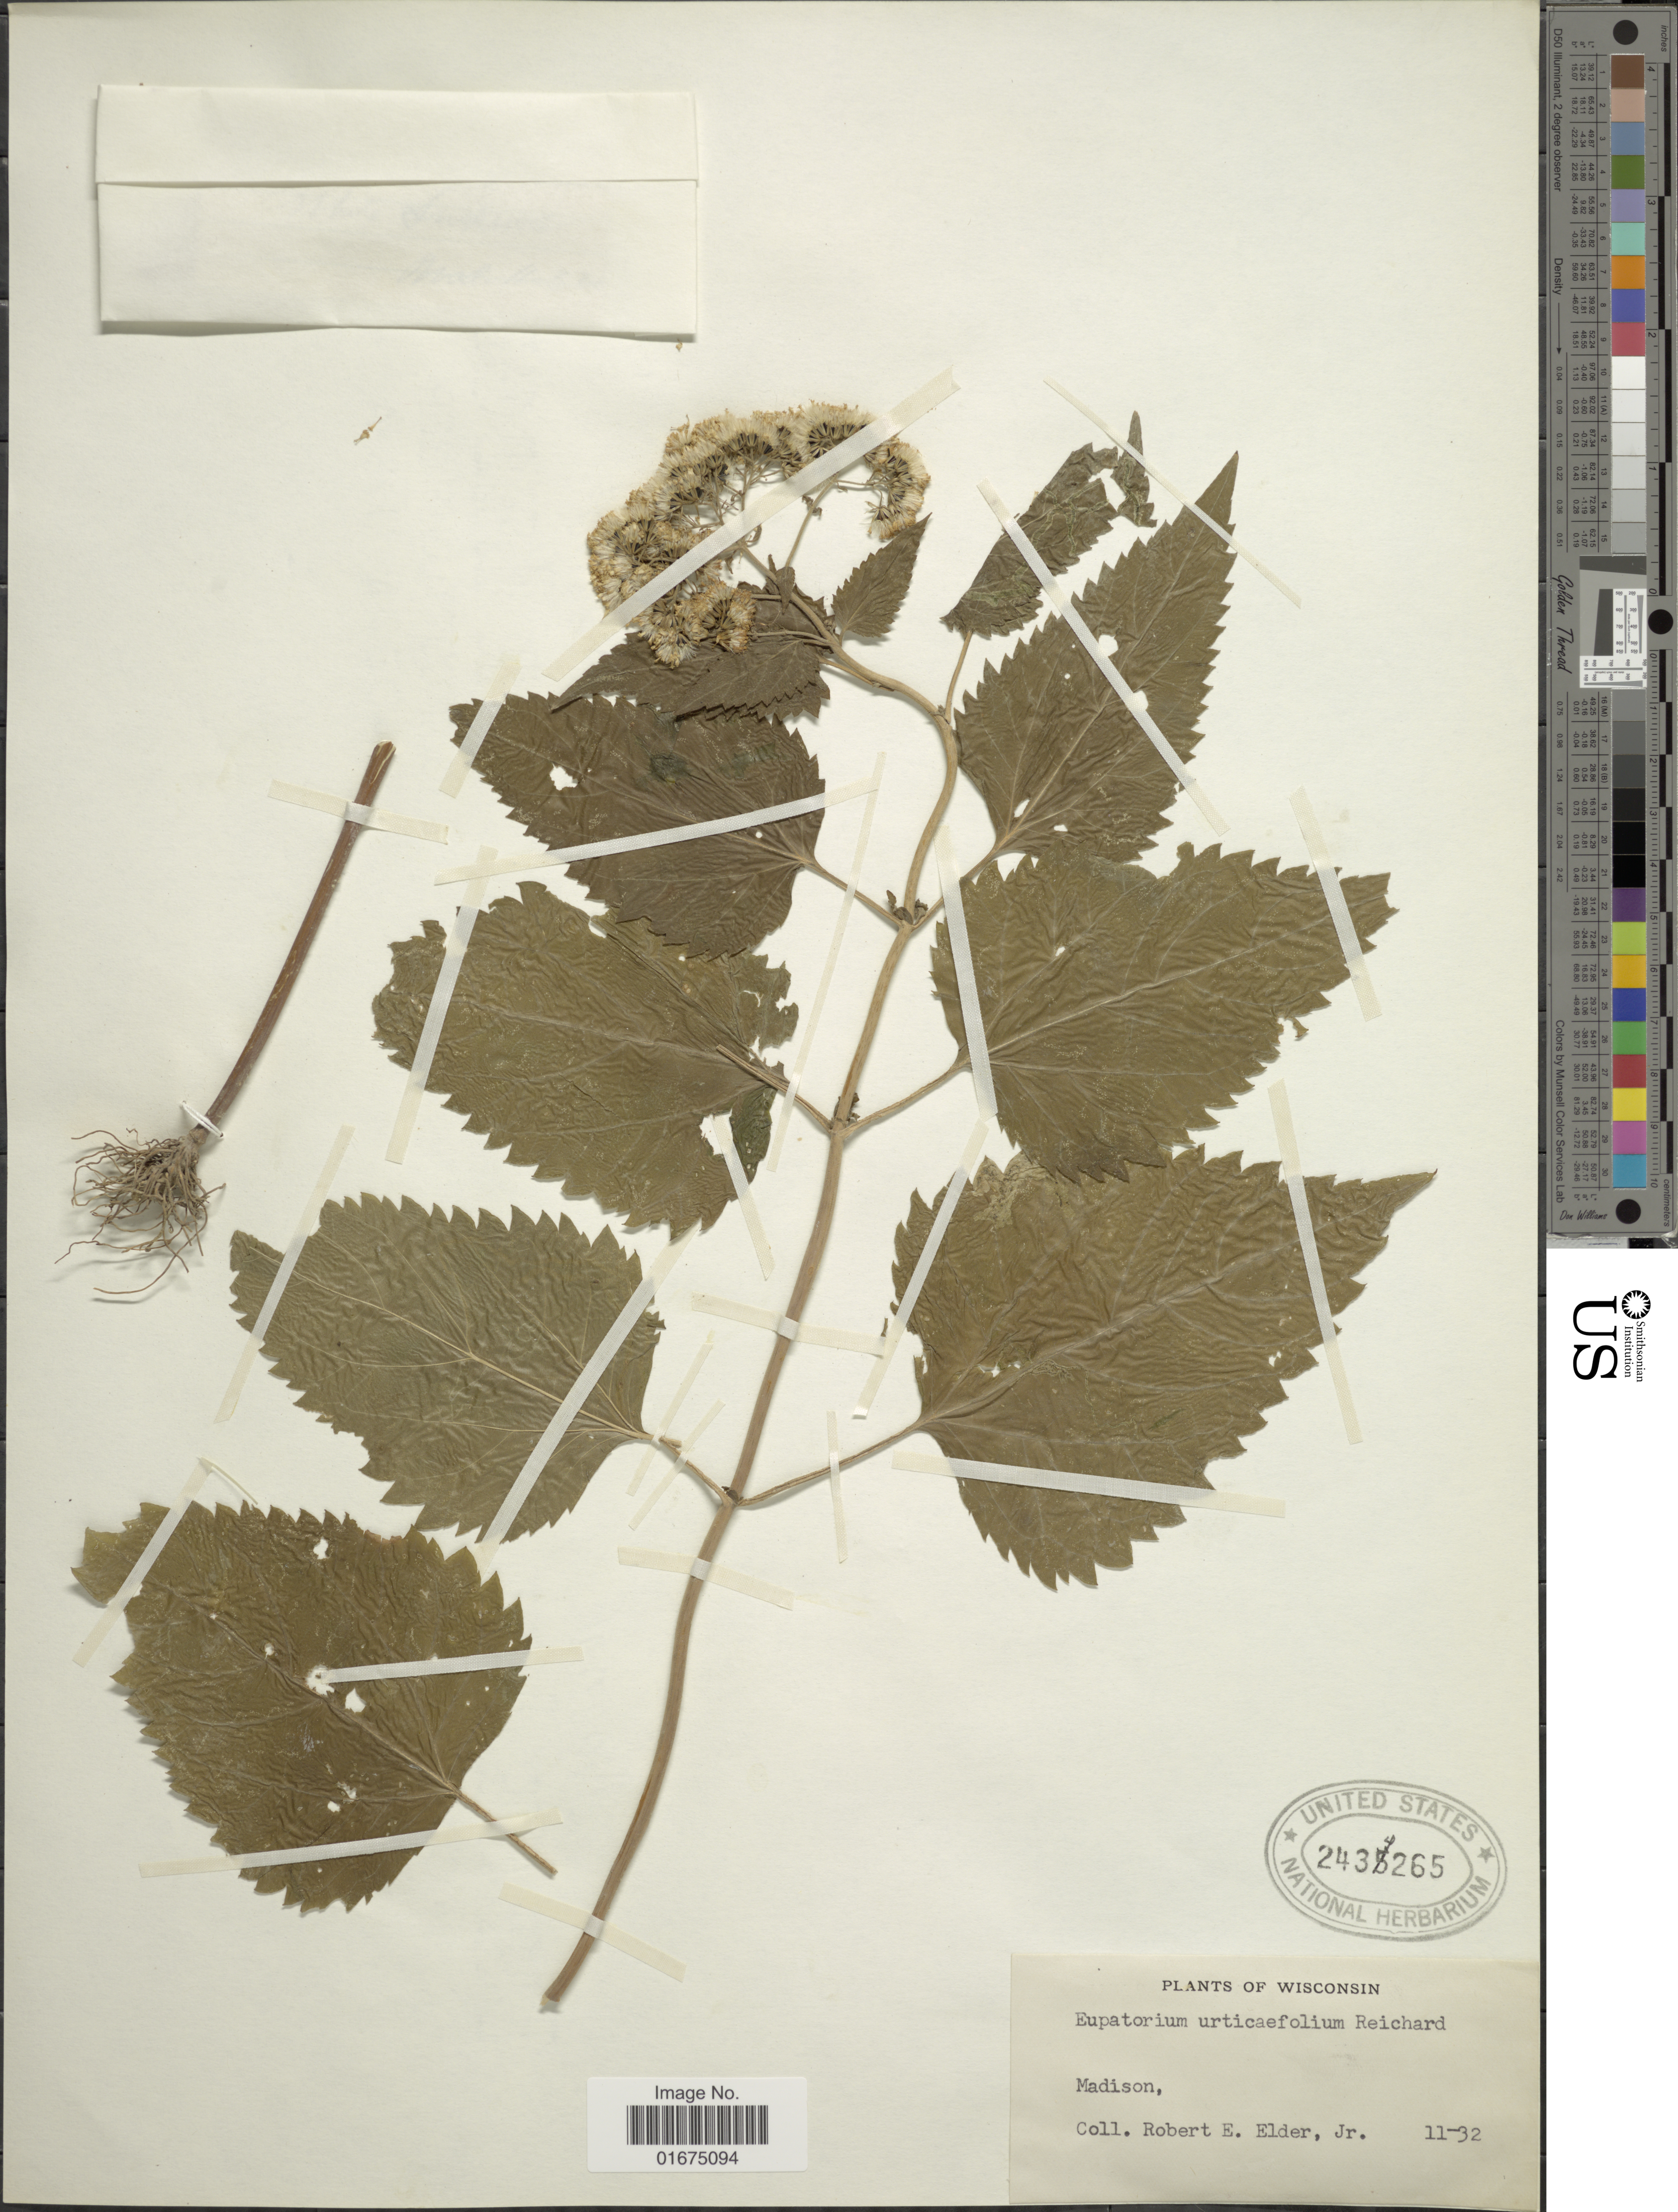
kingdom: Plantae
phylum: Tracheophyta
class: Magnoliopsida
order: Asterales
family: Asteraceae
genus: Ageratina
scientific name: Ageratina altissima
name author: (L.) R.M. King & H. Rob.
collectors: R. E. Elder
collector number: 11-32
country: United States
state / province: Wisconsin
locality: Madison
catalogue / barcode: US 2434265